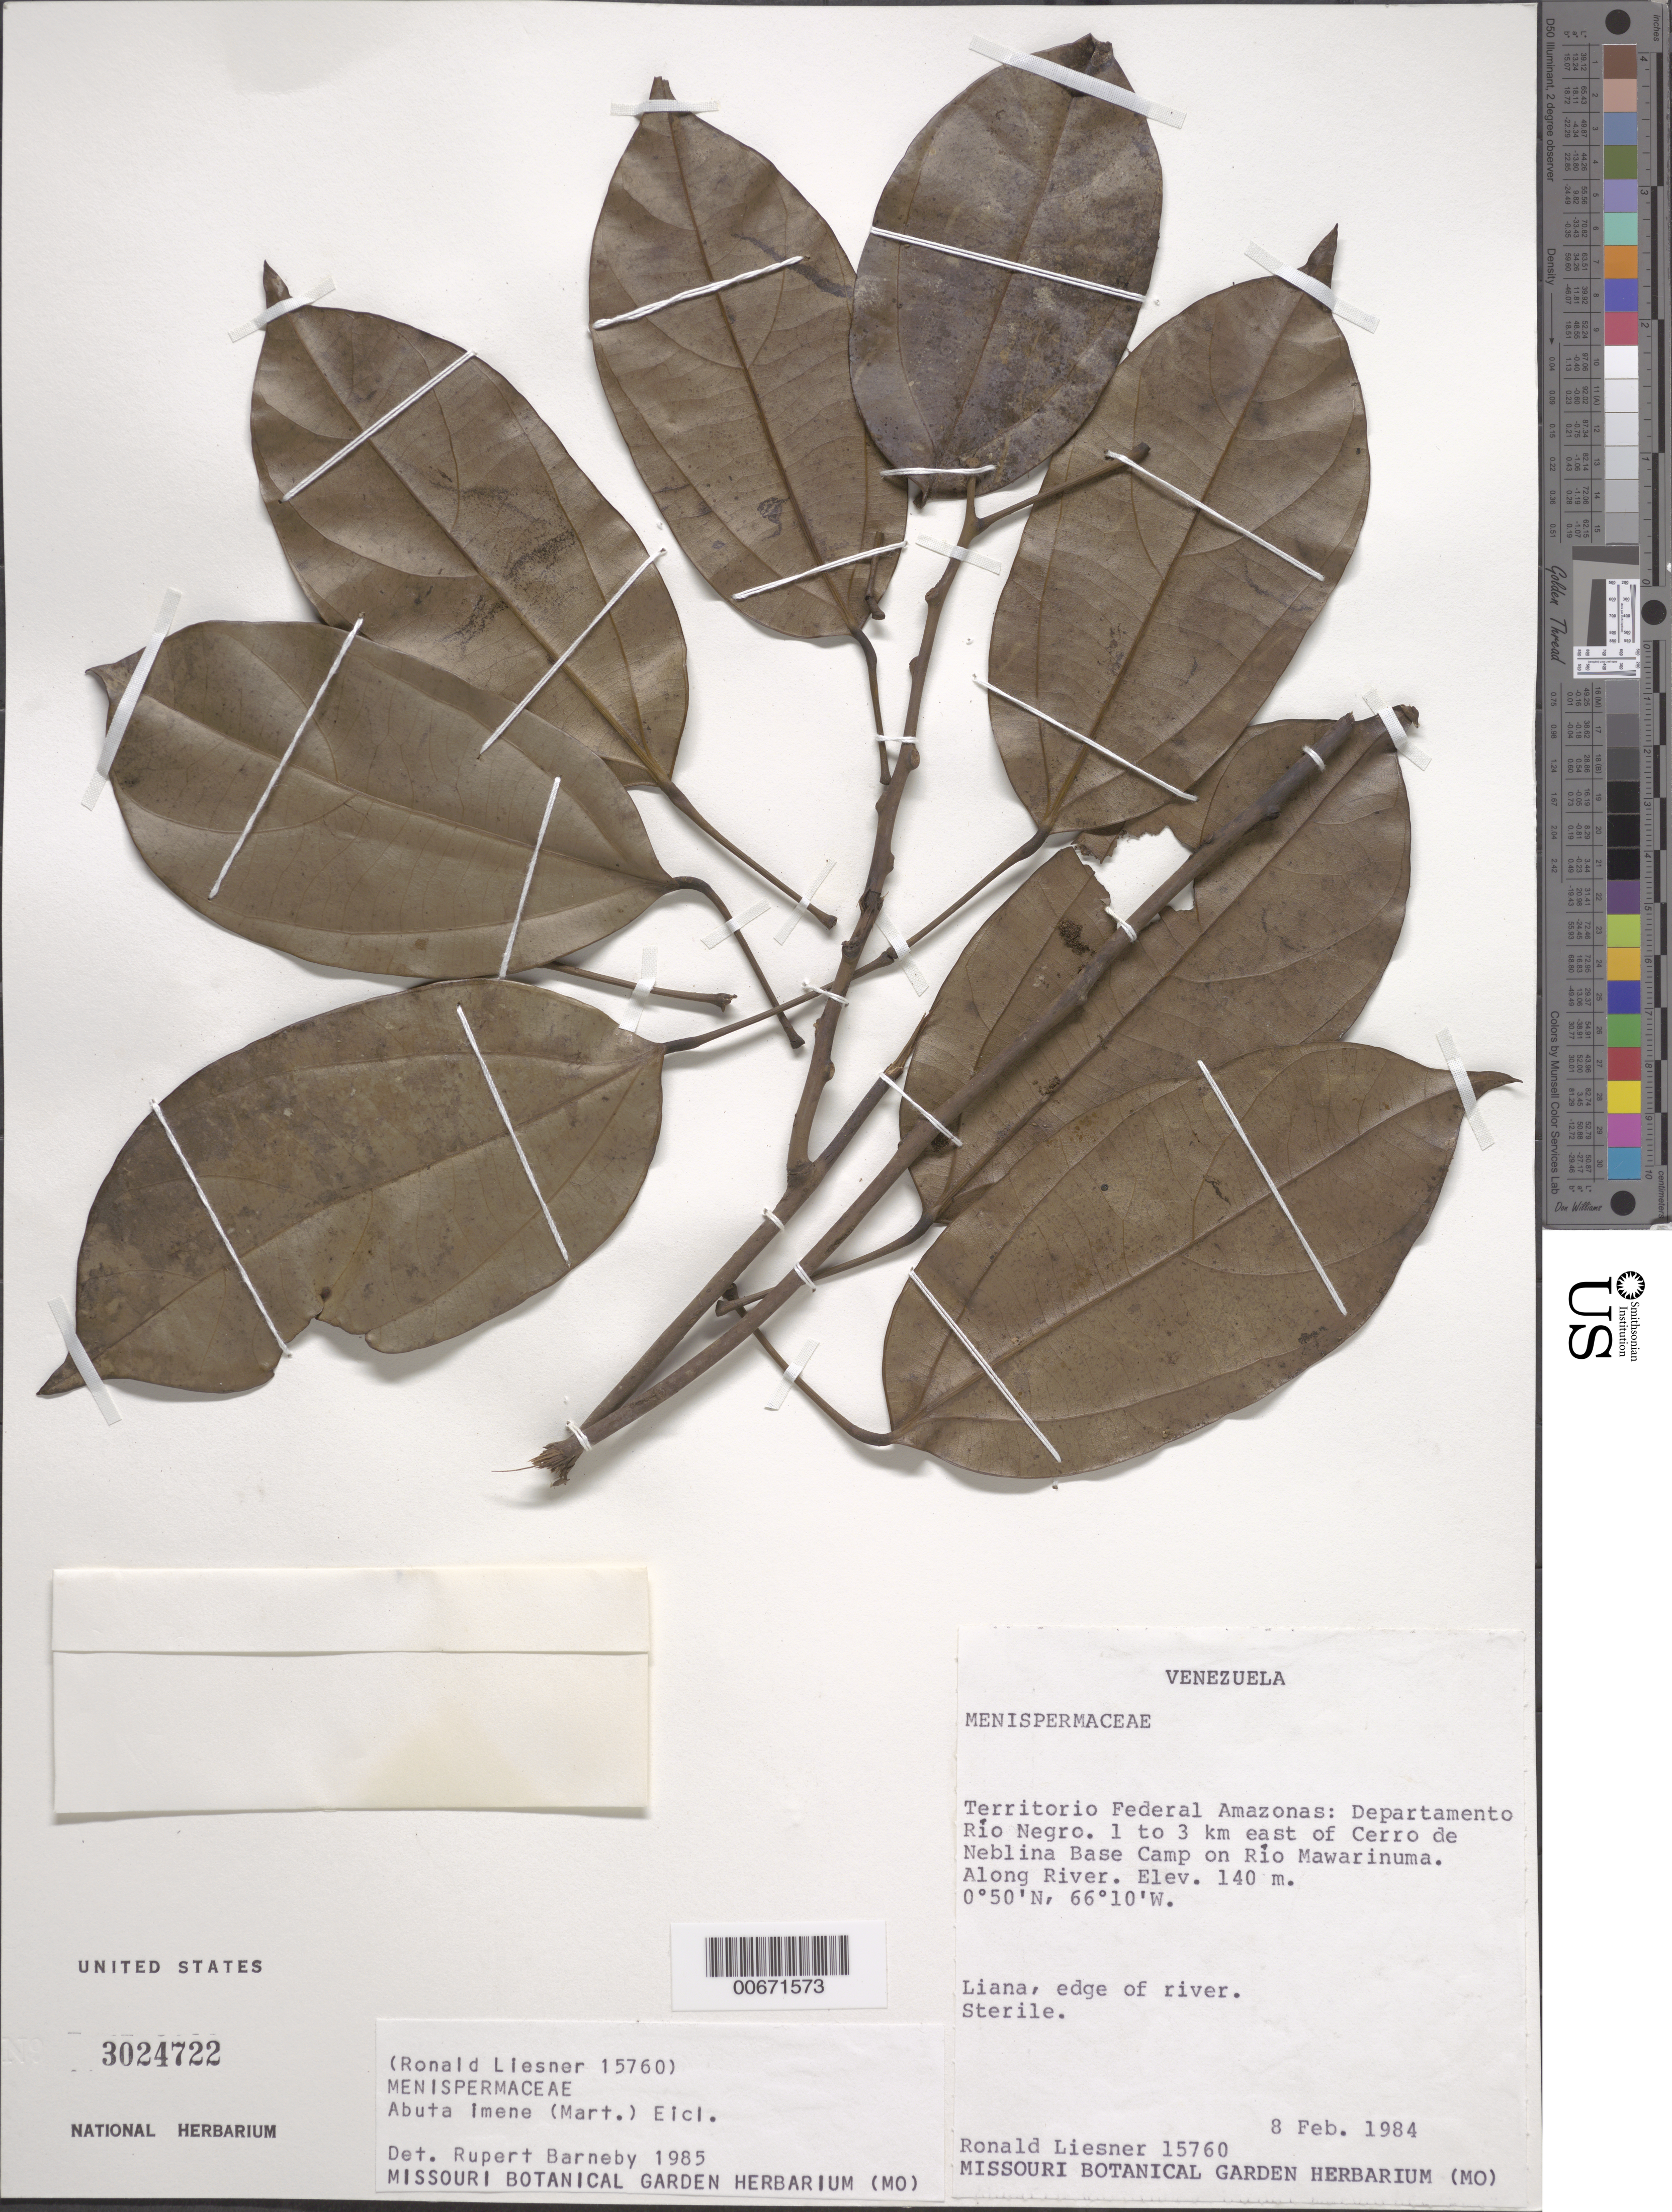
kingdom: Plantae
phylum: Tracheophyta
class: Magnoliopsida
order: Ranunculales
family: Menispermaceae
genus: Abuta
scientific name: Abuta imene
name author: (Mart.) Eichler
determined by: Barneby, Rupert C., (NY)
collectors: R. L. Liesner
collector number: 15760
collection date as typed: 8-Feb-84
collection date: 1984-02-08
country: Venezuela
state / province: Amazonas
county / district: Río Negro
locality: Río Mawarinuma, 1-3 km W of Cerro de La Neblina Base Camp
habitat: Edge of river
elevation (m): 140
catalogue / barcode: US 3024722